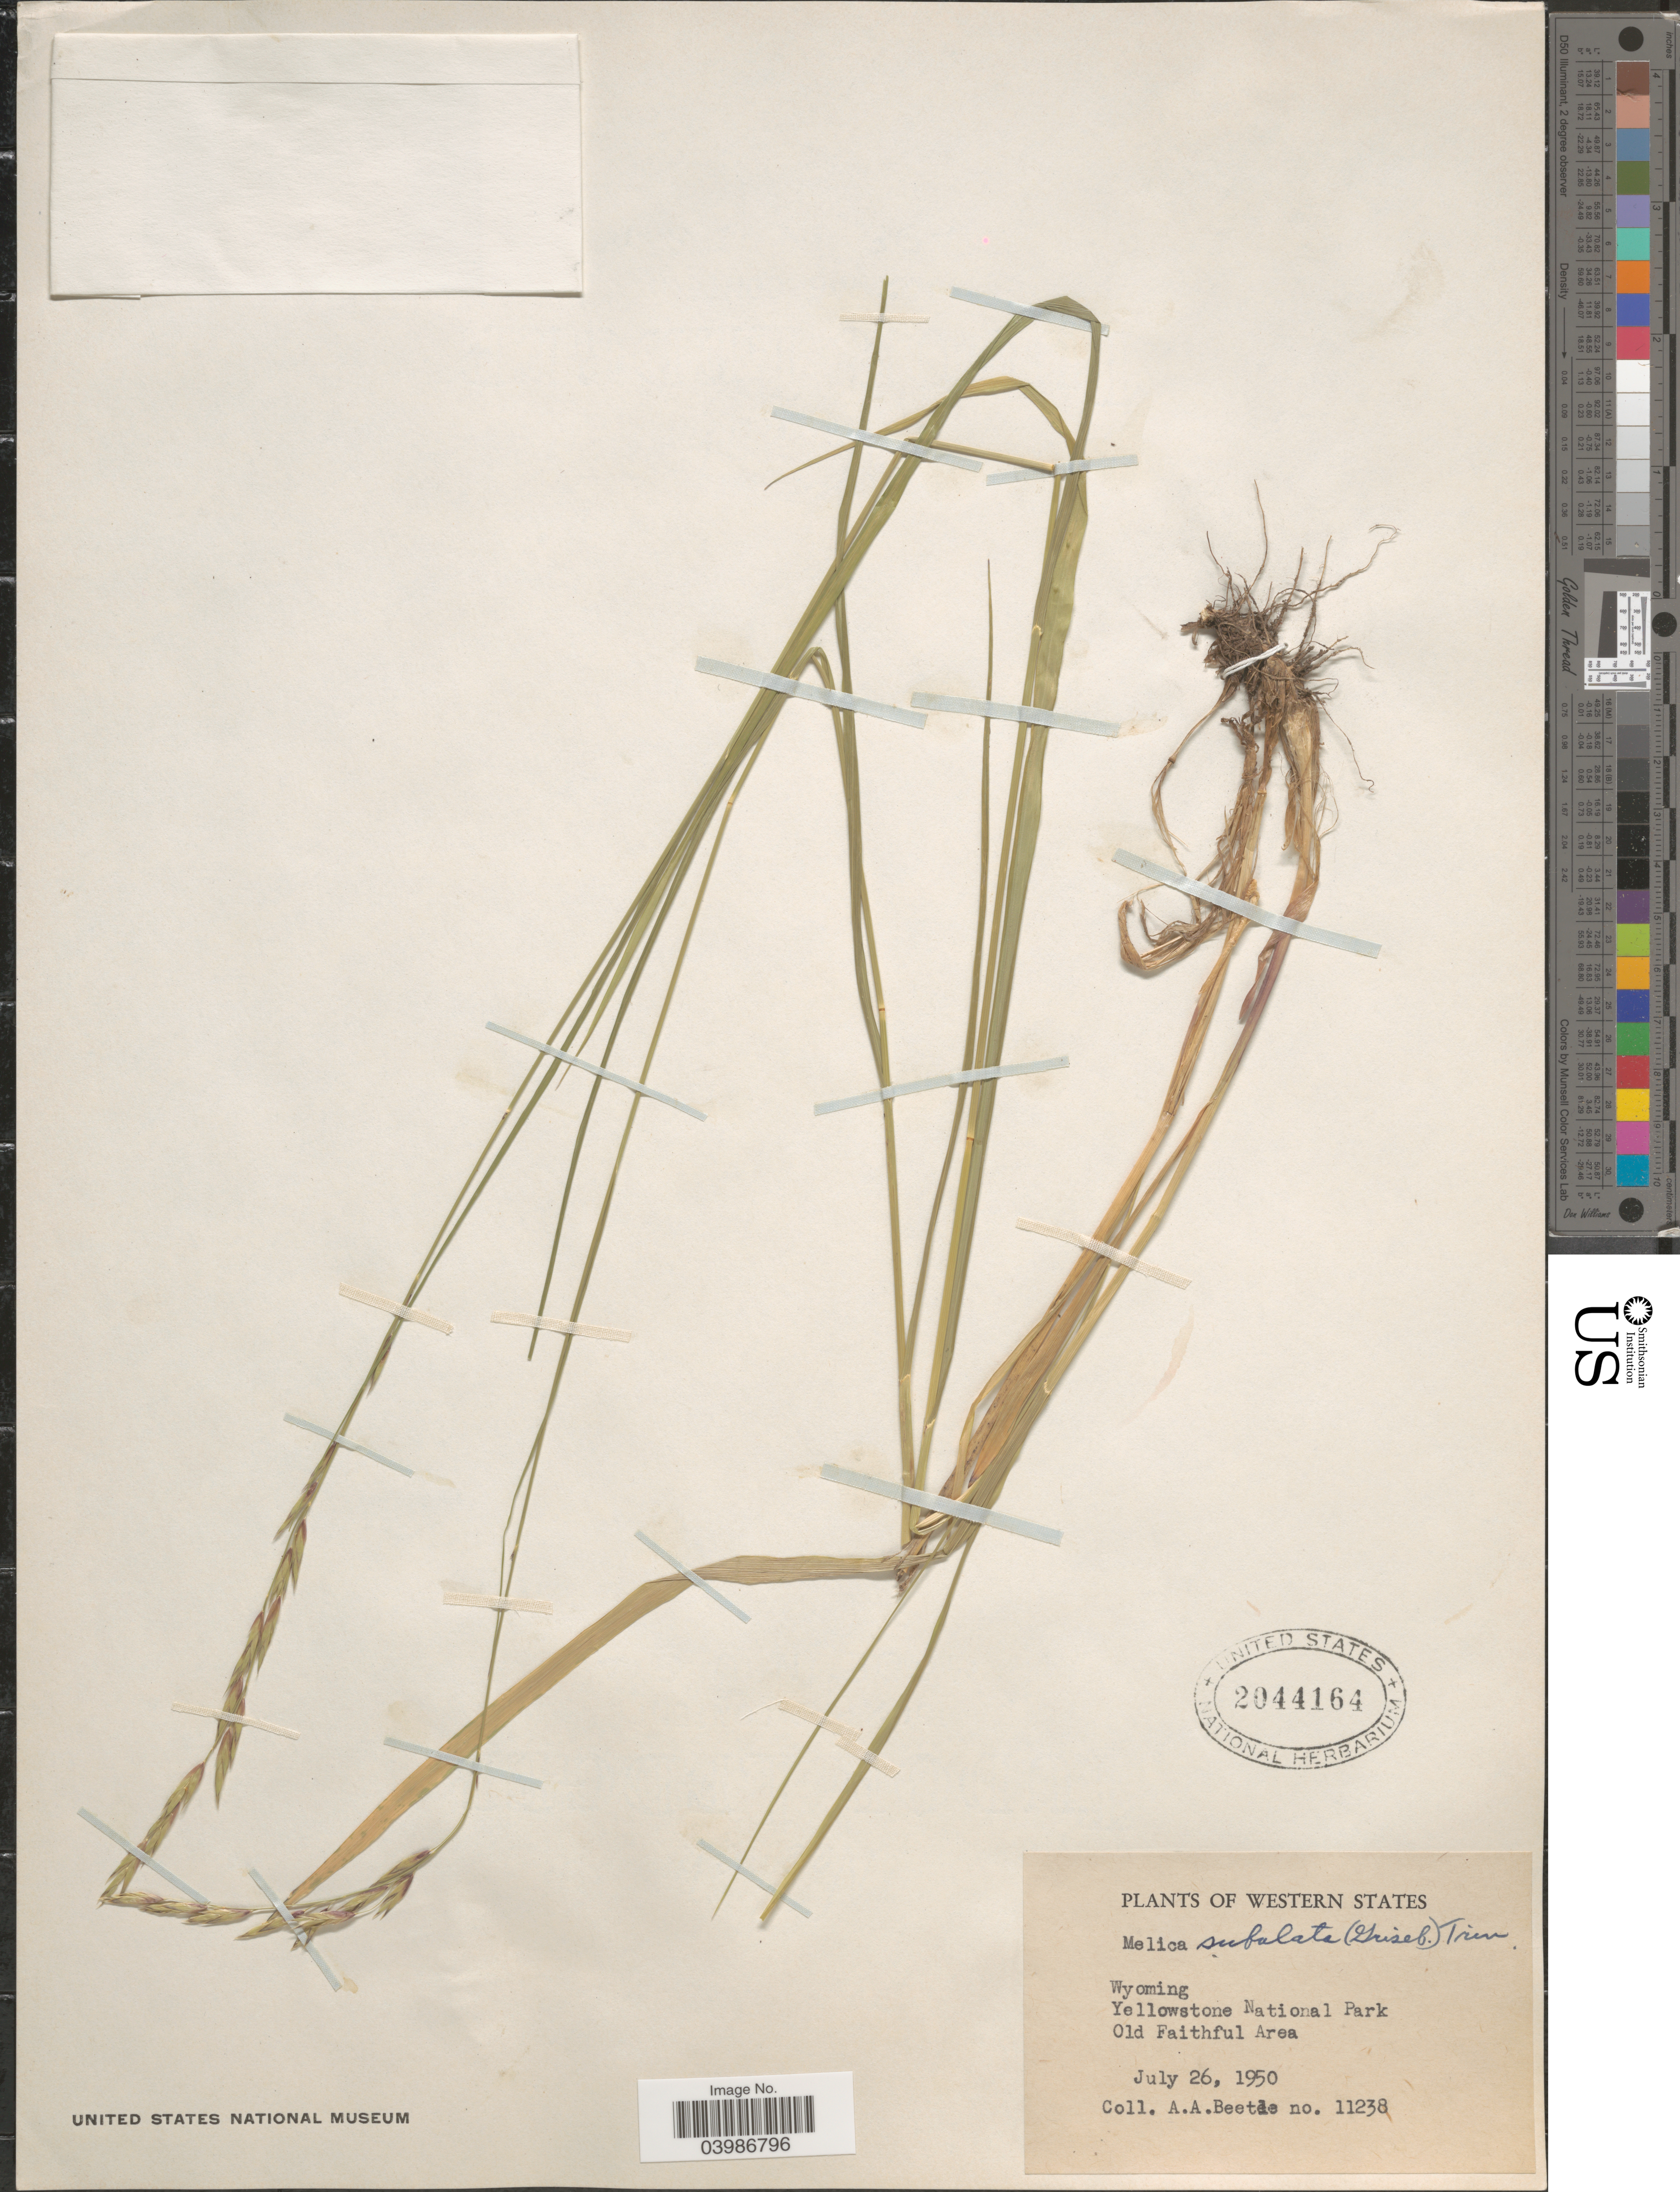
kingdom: Plantae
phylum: Tracheophyta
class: Liliopsida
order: Poales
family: Poaceae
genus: Melica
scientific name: Melica subulata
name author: (Griseb.) Scribn.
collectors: A. A. Beetle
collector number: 11238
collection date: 1950-07-26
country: United States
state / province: Wyoming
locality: Western States. Yellowstone National Park. Old Faithful Area.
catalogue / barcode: US 2044164